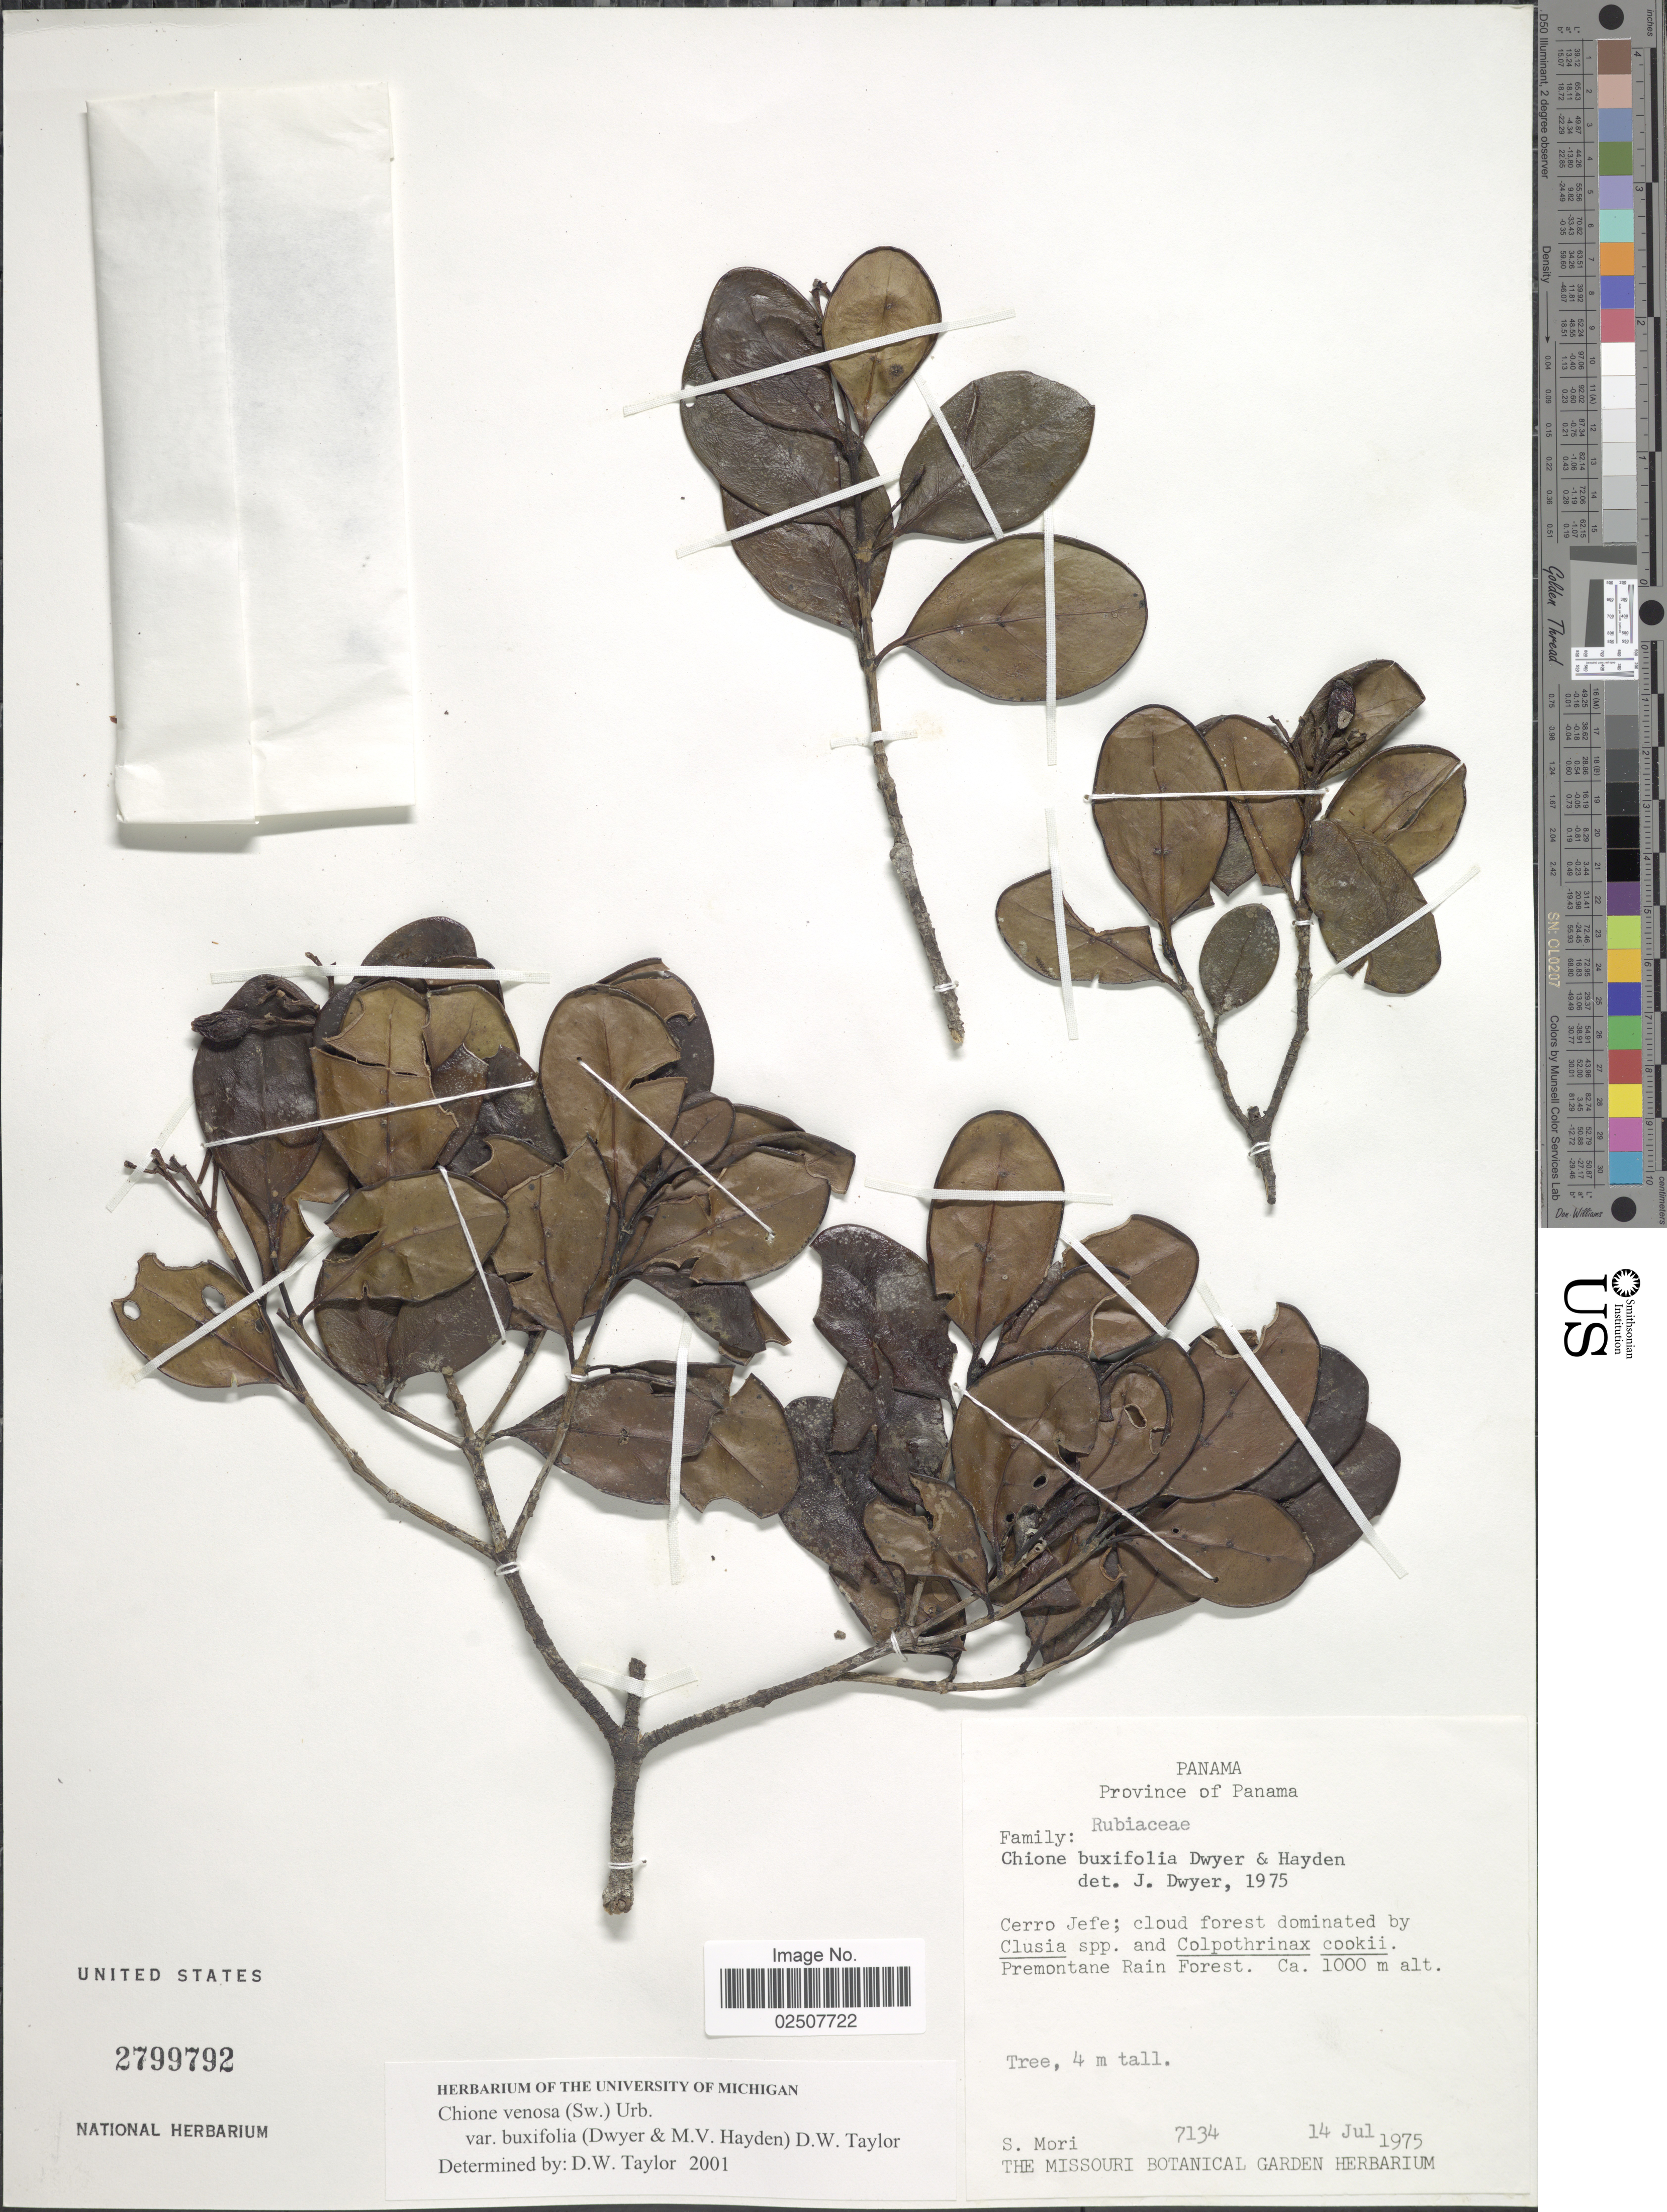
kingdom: Plantae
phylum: Tracheophyta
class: Magnoliopsida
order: Gentianales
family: Rubiaceae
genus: Chione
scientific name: Chione venosa var. buxifolia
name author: (Dwyer & M.V. Hayden) David W.Taylor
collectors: S. Mori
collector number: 7134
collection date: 1975-07-14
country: Panama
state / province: Panamá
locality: Cerro Jefe; Premontane Rain Forest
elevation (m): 1000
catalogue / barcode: US 2799792